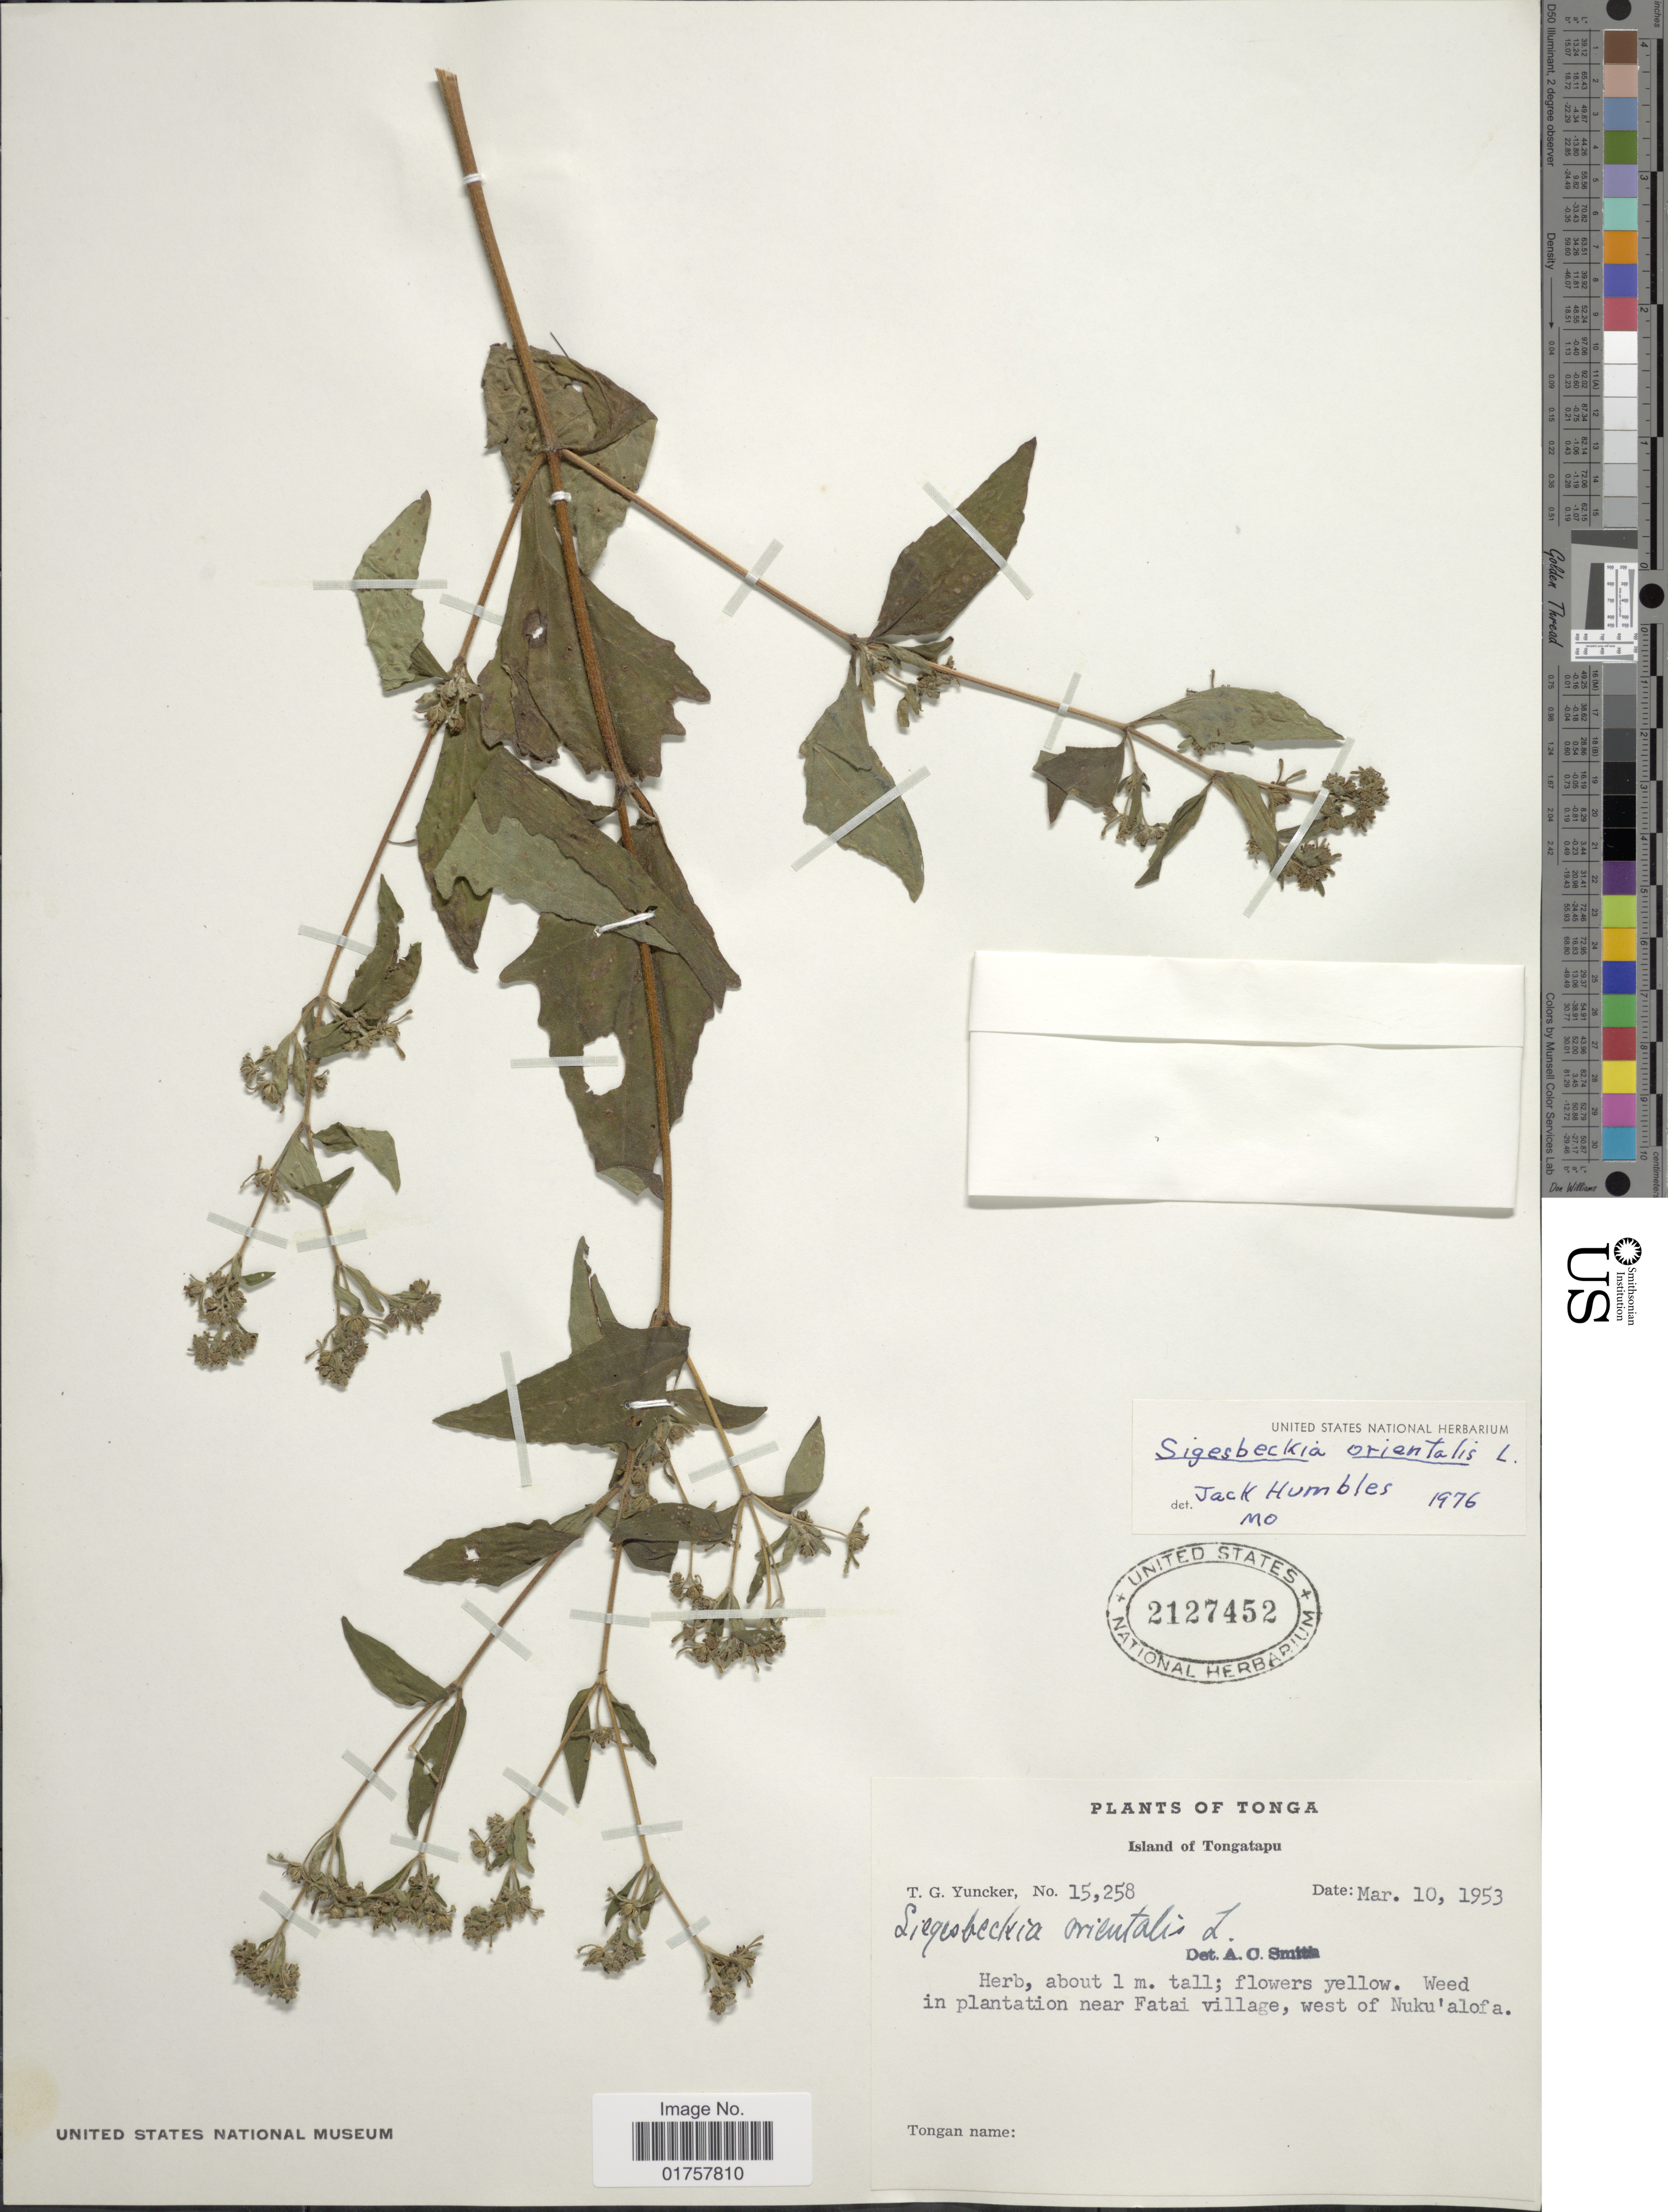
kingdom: Plantae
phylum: Tracheophyta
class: Magnoliopsida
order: Asterales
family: Asteraceae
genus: Sigesbeckia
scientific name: Sigesbeckia orientalis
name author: L.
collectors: T. G. Yuncker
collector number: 15258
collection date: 1953-03-10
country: Tonga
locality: Island of Tongatapu, Weed in plantation near Fatai village, west of Nuku' alofa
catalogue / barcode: US 2127452